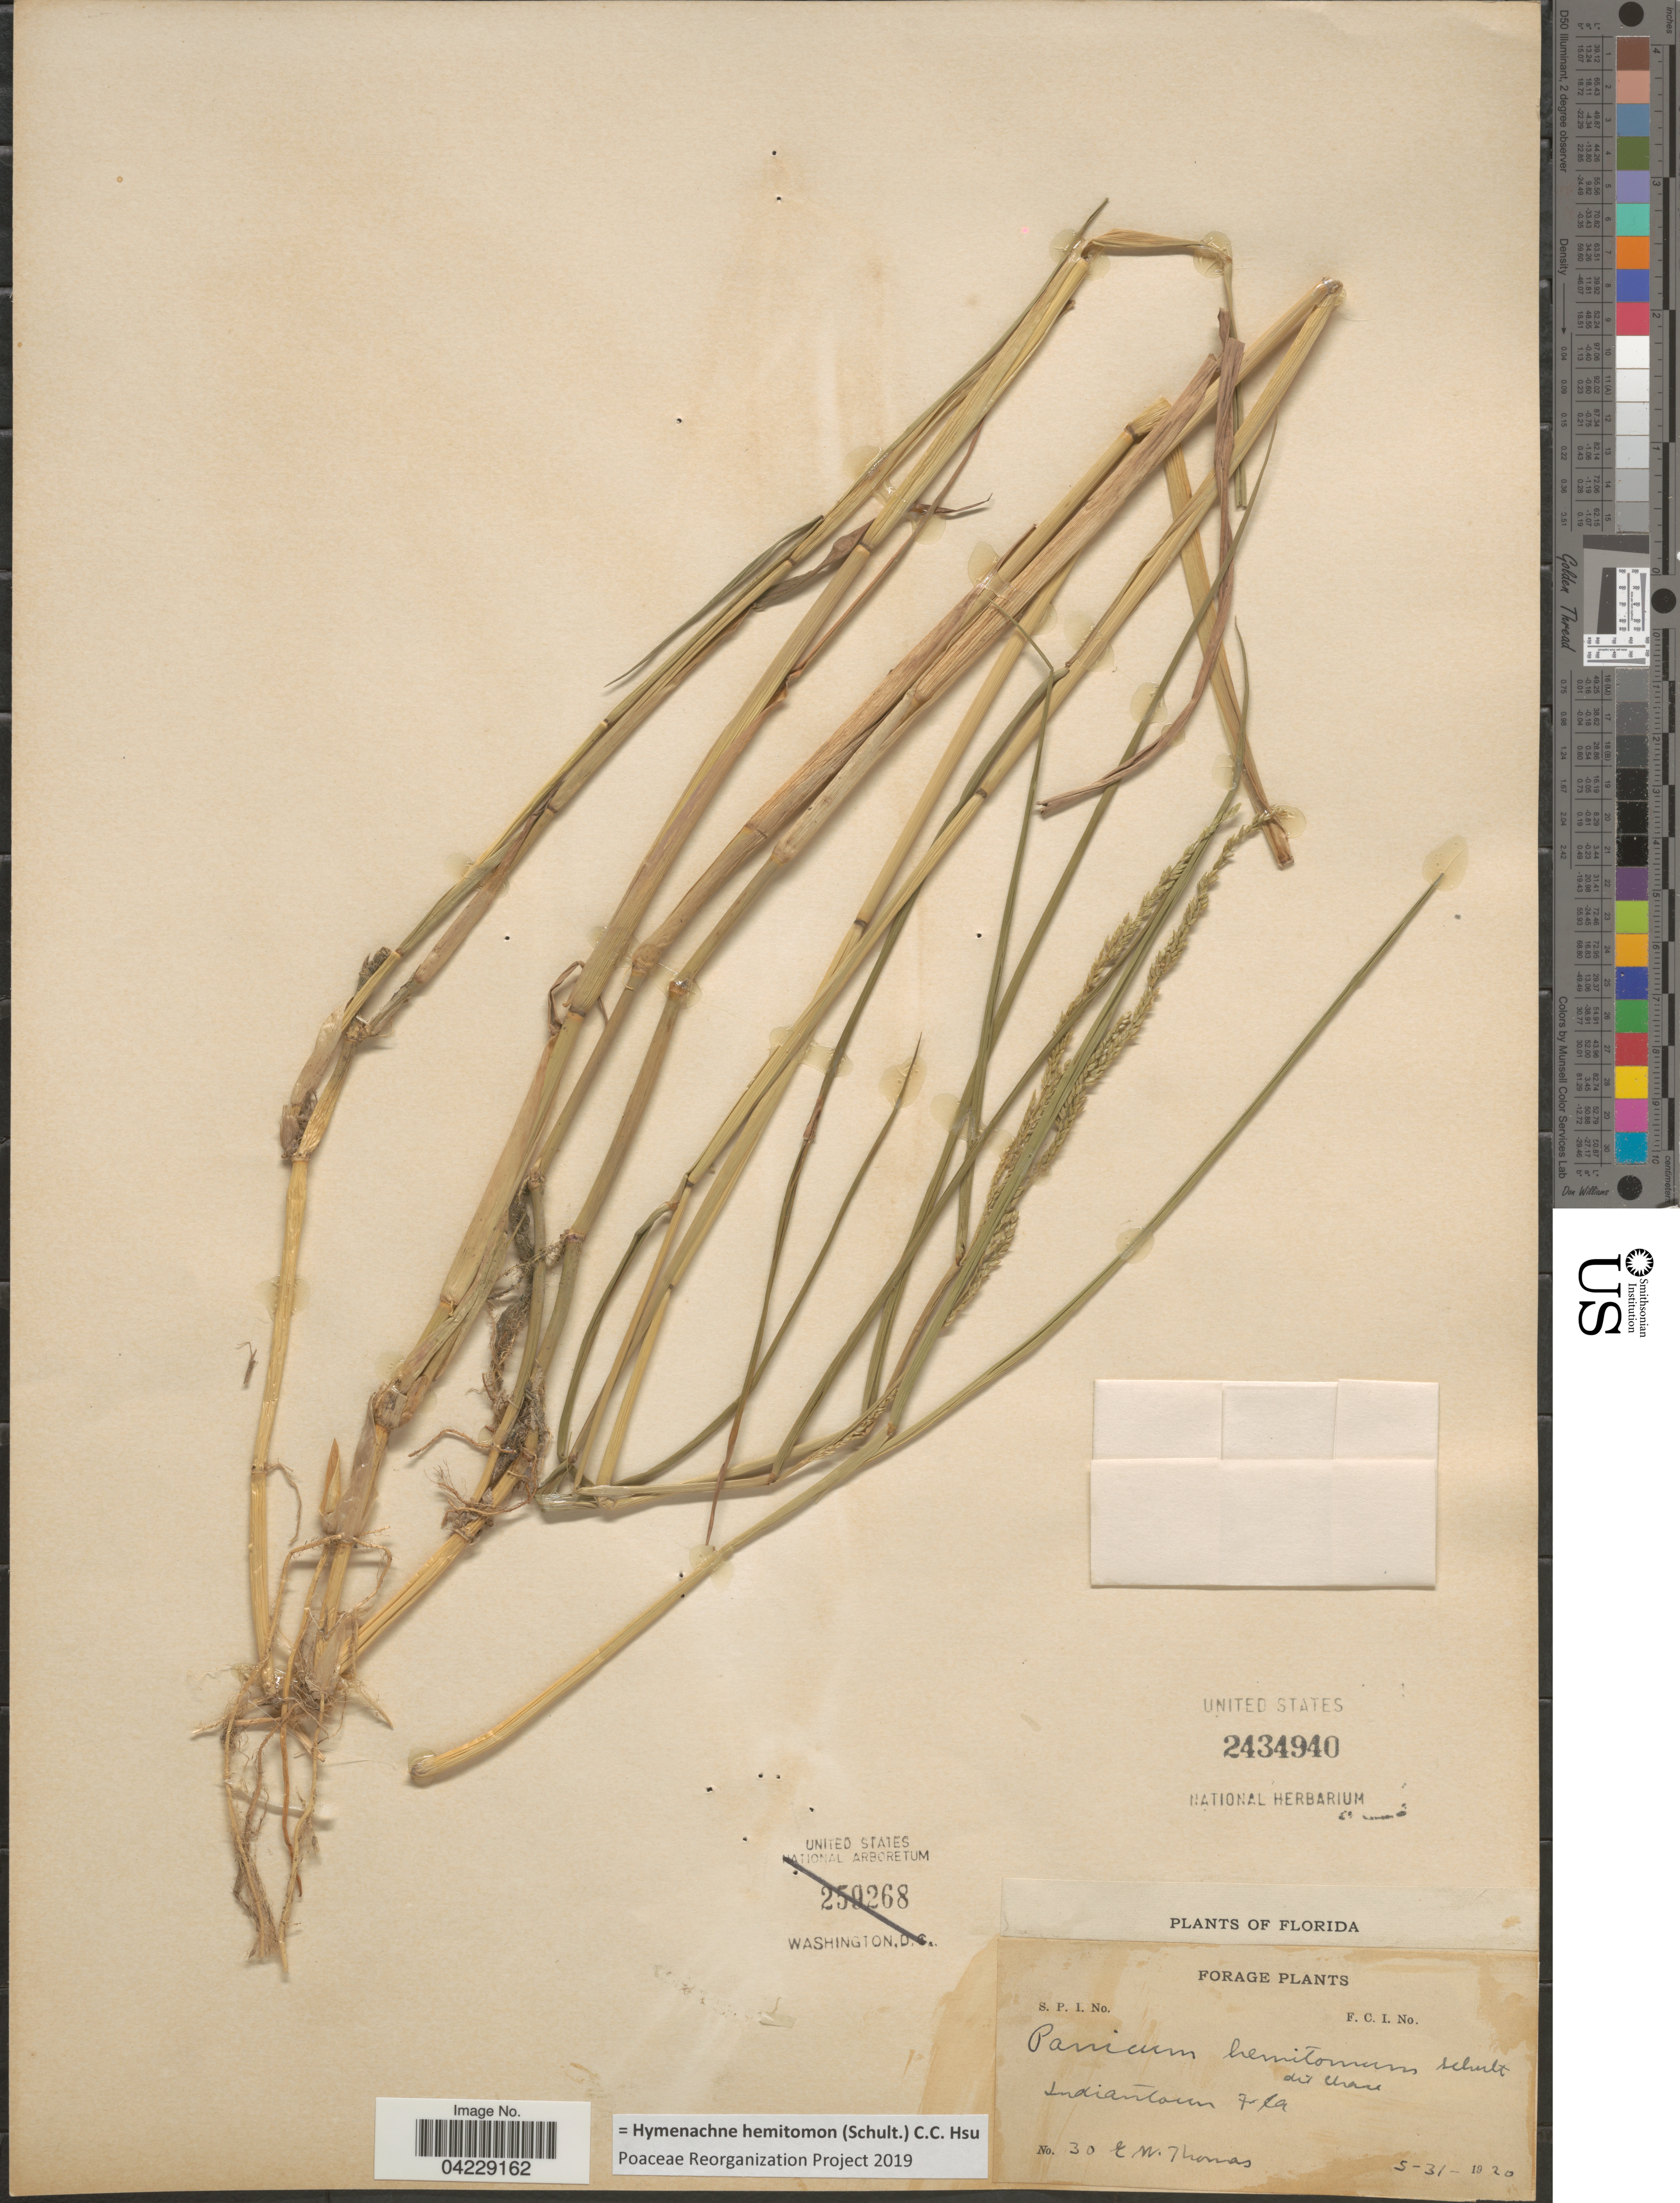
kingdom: Plantae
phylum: Tracheophyta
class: Liliopsida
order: Poales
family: Poaceae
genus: Hymenachne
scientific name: Hymenachne hemitomon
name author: (Schult.) C. C. Hsu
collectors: E. Thomas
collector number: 30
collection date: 1920-05-31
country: United States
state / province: Florida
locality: Indiantown.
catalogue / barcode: US 2434940